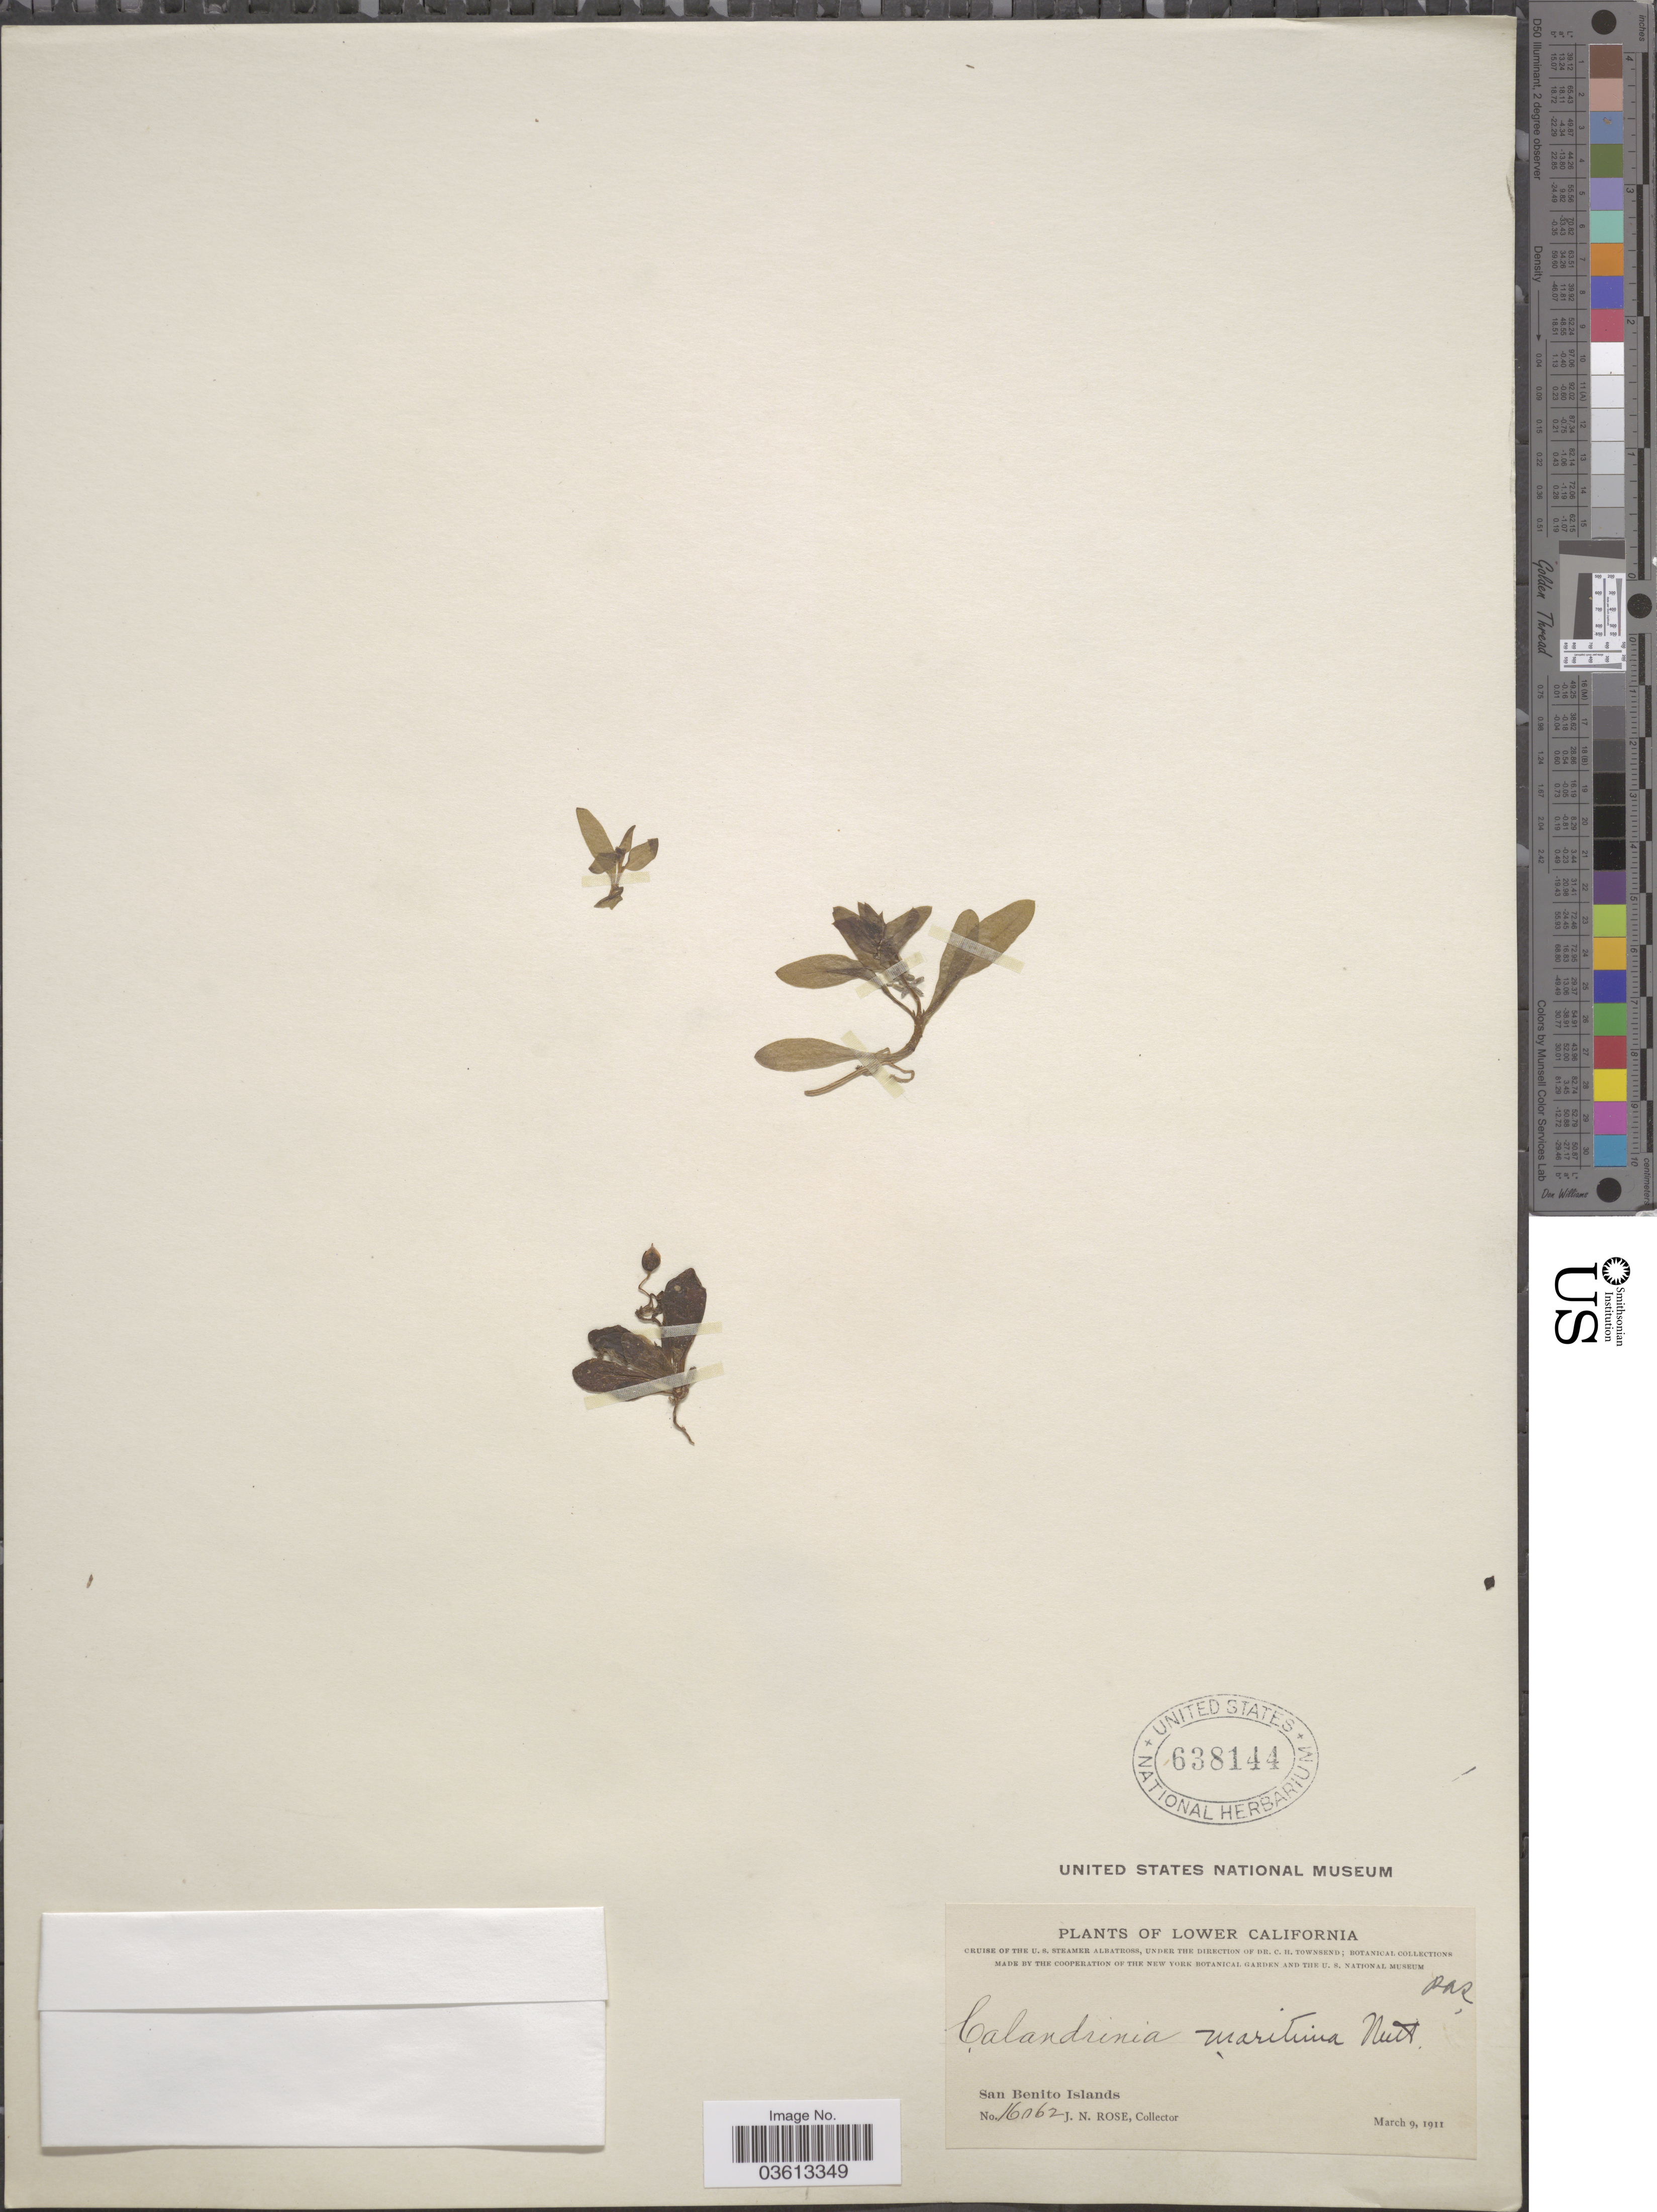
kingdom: Plantae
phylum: Tracheophyta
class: Magnoliopsida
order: Caryophyllales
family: Montiaceae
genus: Cistanthe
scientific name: Cistanthe maritima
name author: (Nutt.) Carolin ex Hershk.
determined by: Strong, Mark T., (BOT), Smithsonian Institution - National Museum of Natural History (UNITED STATES)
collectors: J. N. Rose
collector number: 16062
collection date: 1911-03-09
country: Mexico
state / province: Baja California Norte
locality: Lower California. San Benito Islands.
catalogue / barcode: US 638144